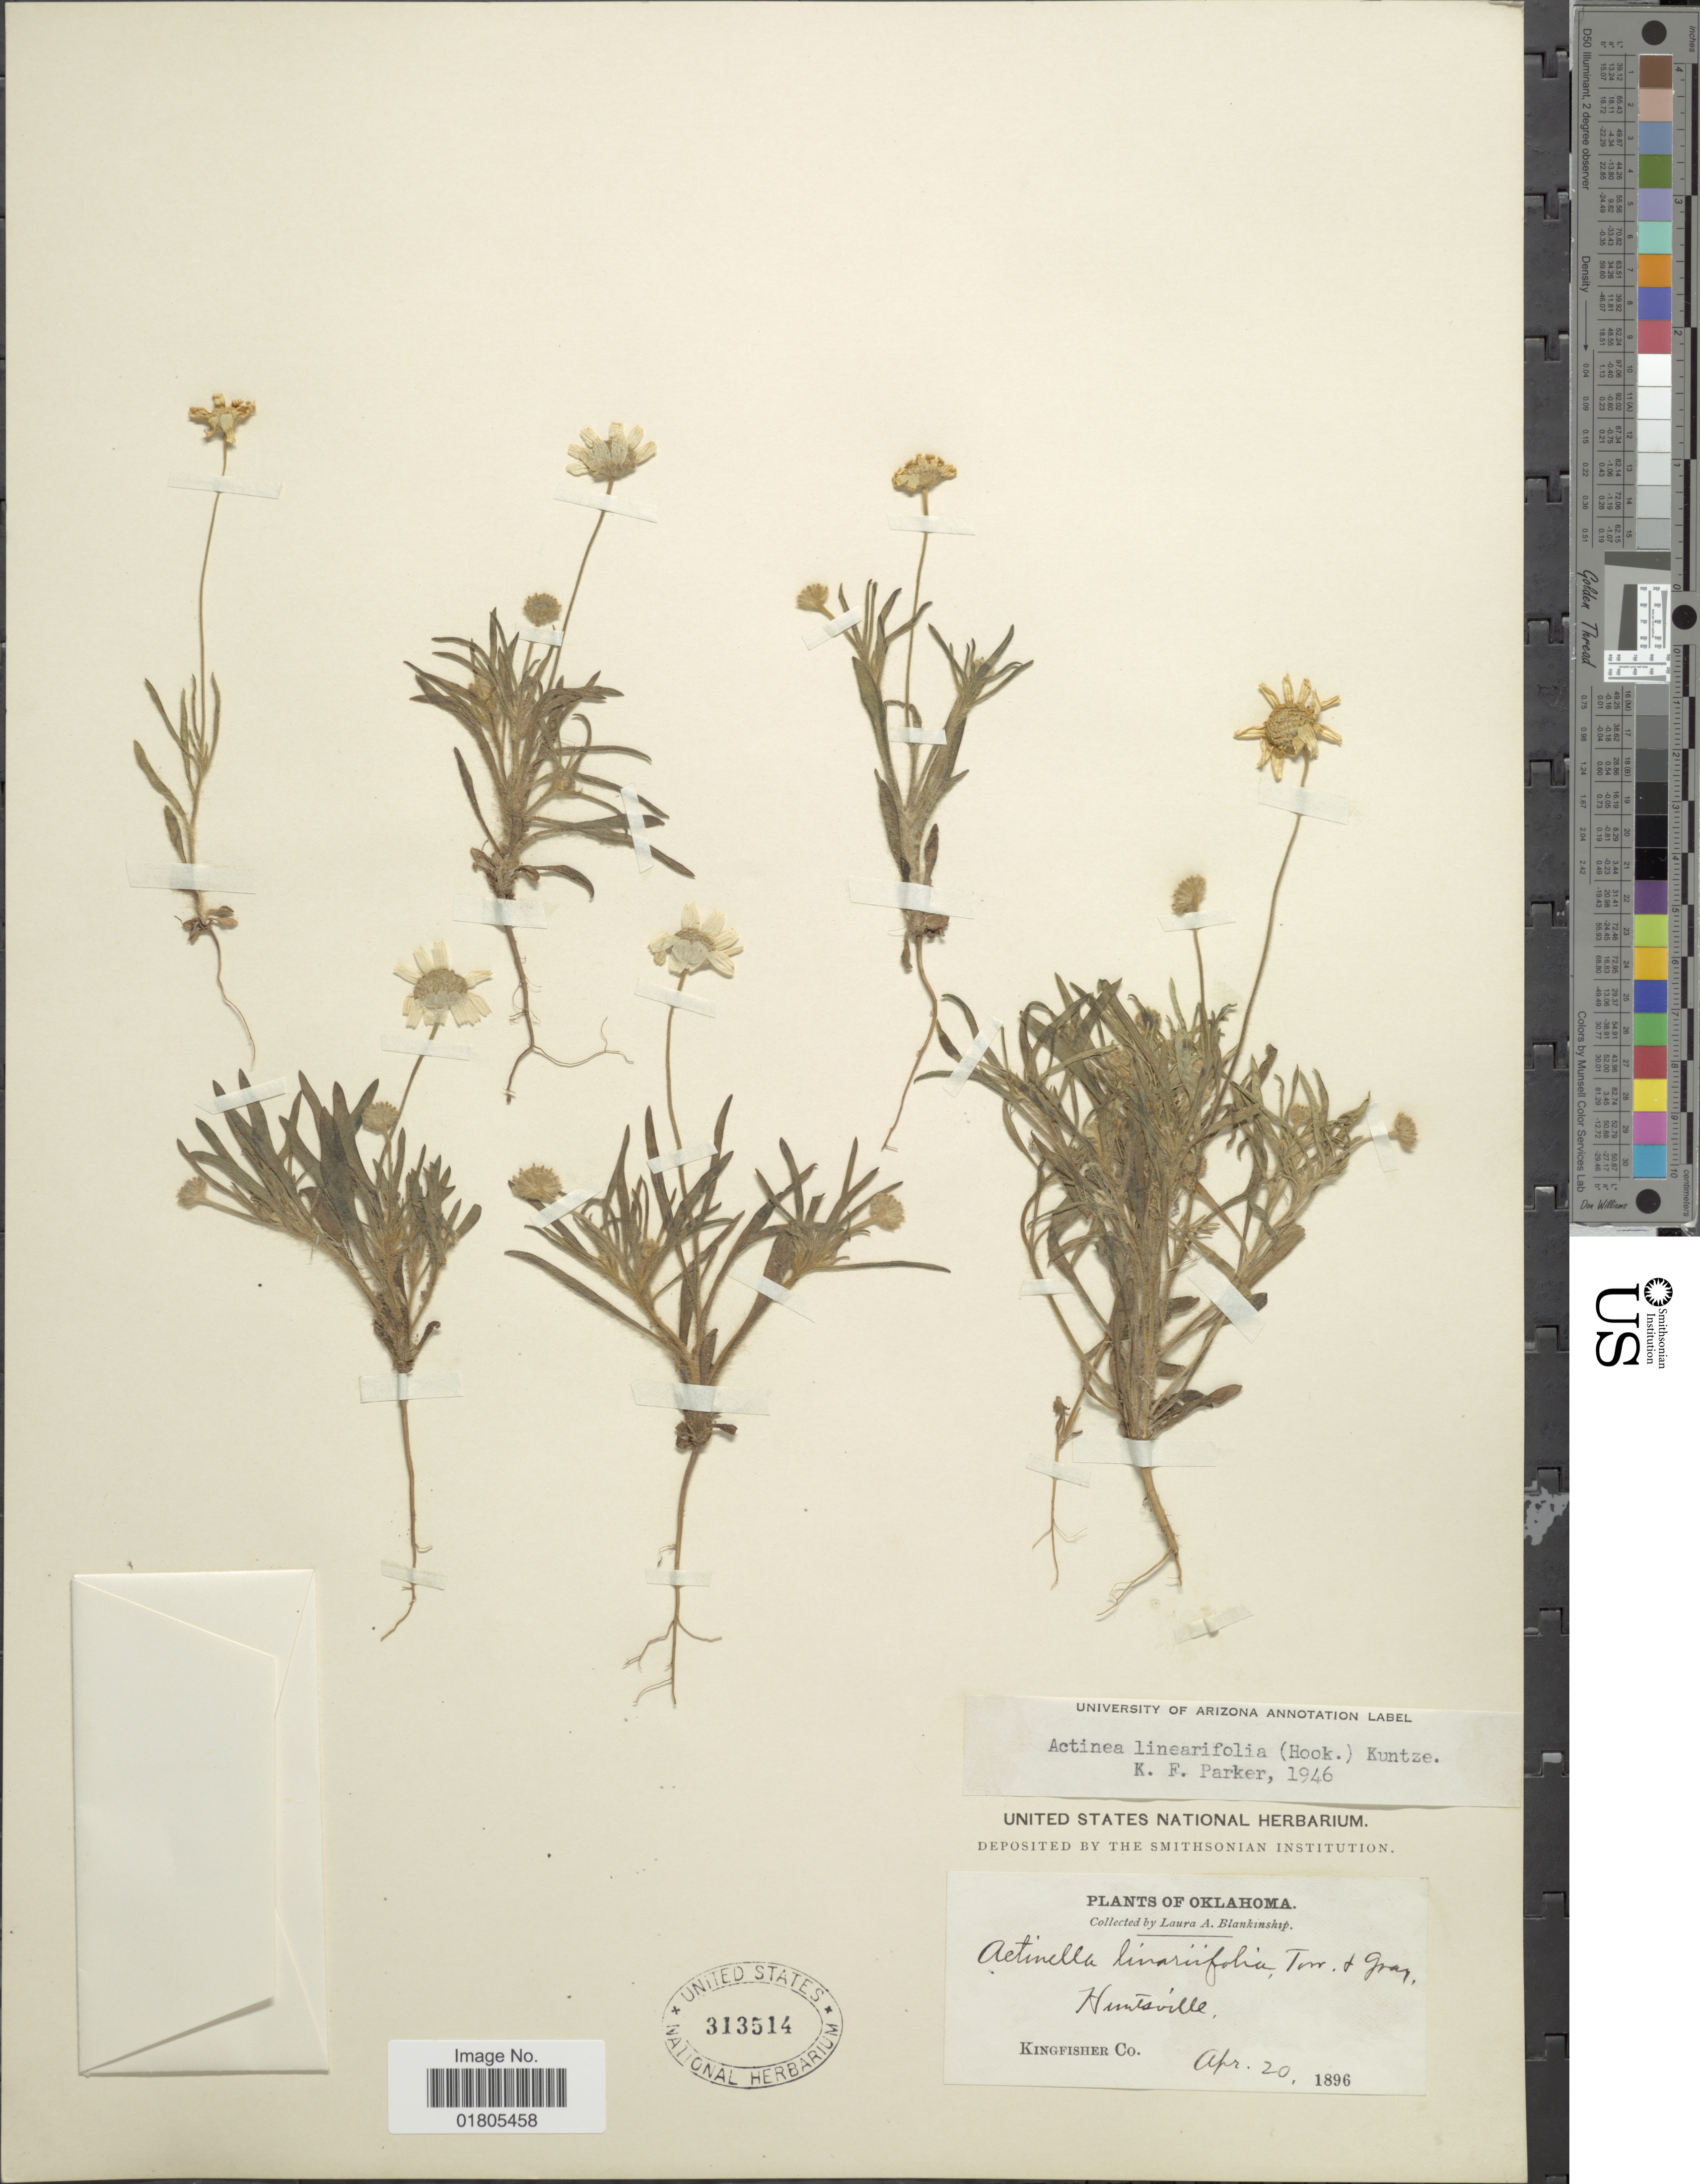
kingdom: Plantae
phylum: Tracheophyta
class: Magnoliopsida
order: Asterales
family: Asteraceae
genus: Actinea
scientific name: Actinea linearifolia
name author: (Hook.) Kuntze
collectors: L. A. Blankinship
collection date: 1896-04-20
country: United States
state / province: Oklahoma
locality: Huntsville. Kingfisher Co.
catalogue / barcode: US 313514